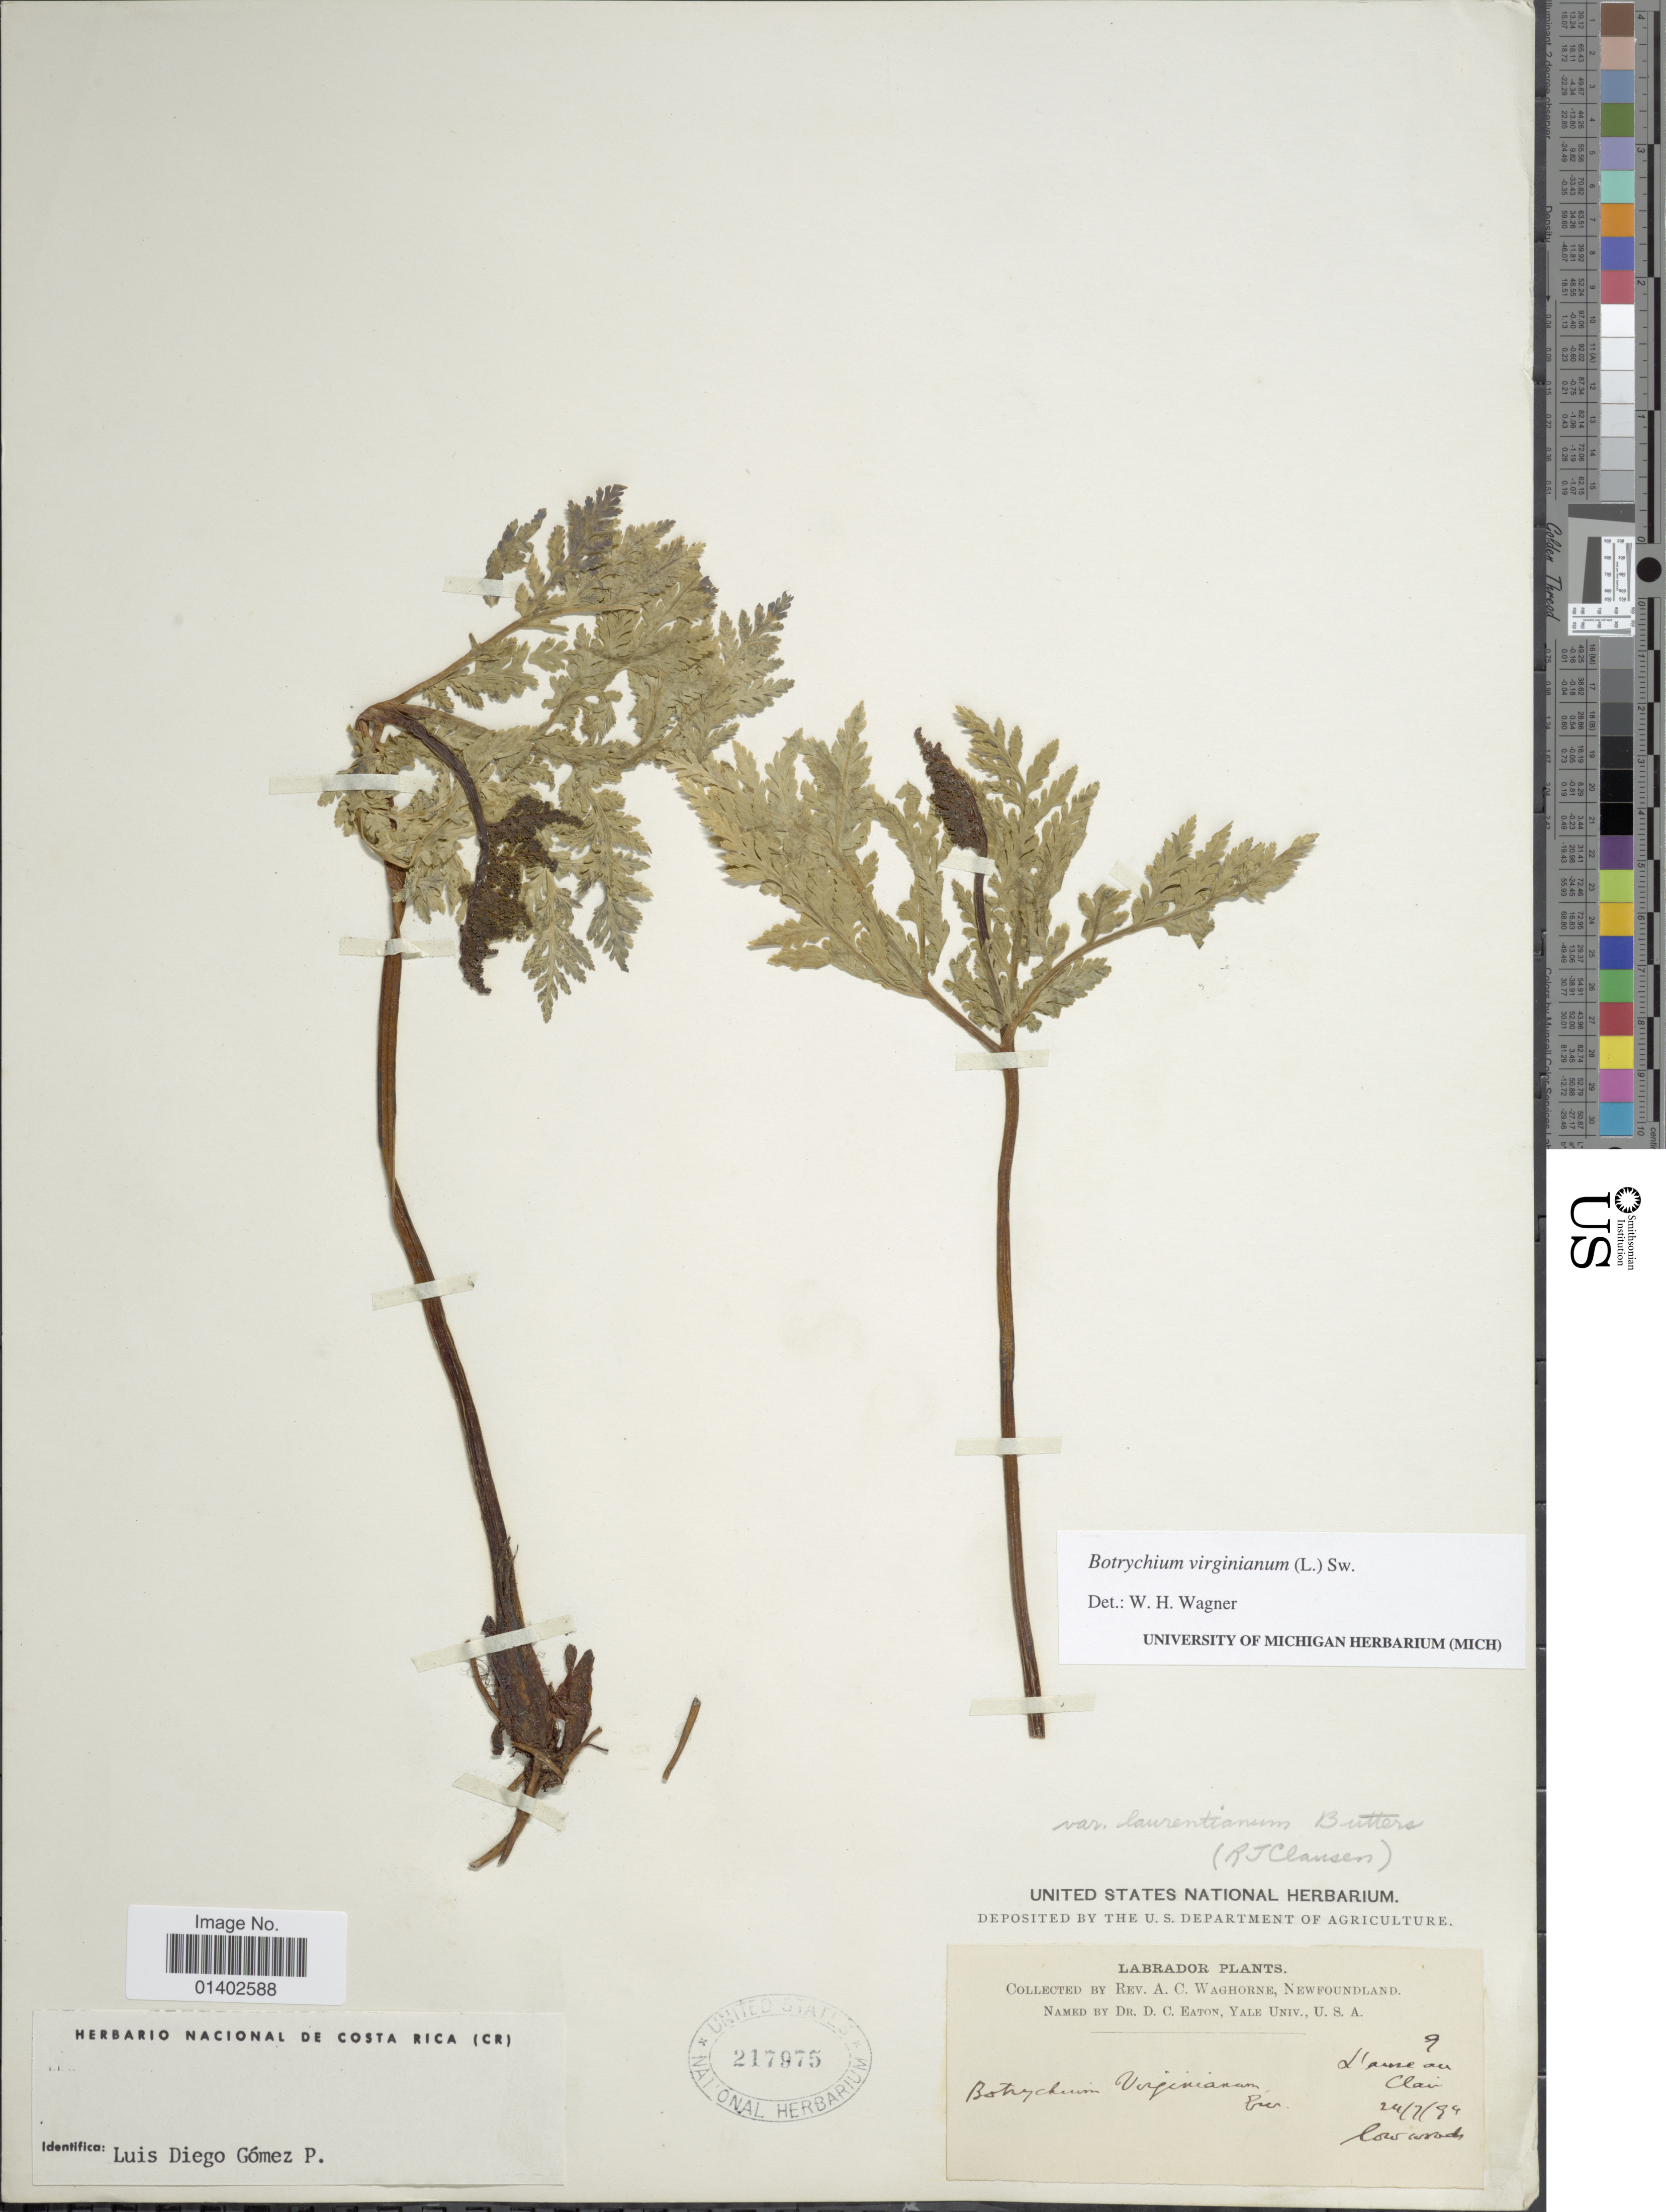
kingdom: Plantae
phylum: Tracheophyta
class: Polypodiopsida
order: Ophioglossales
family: Ophioglossaceae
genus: Botrychium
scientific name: Botrychium virginianum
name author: (L.) Sw.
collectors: A. Waghorne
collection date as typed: Transcribed d/m/y: 24/7/94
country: Canada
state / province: Newfoundland and Labrador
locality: Labrador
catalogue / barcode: US 217975